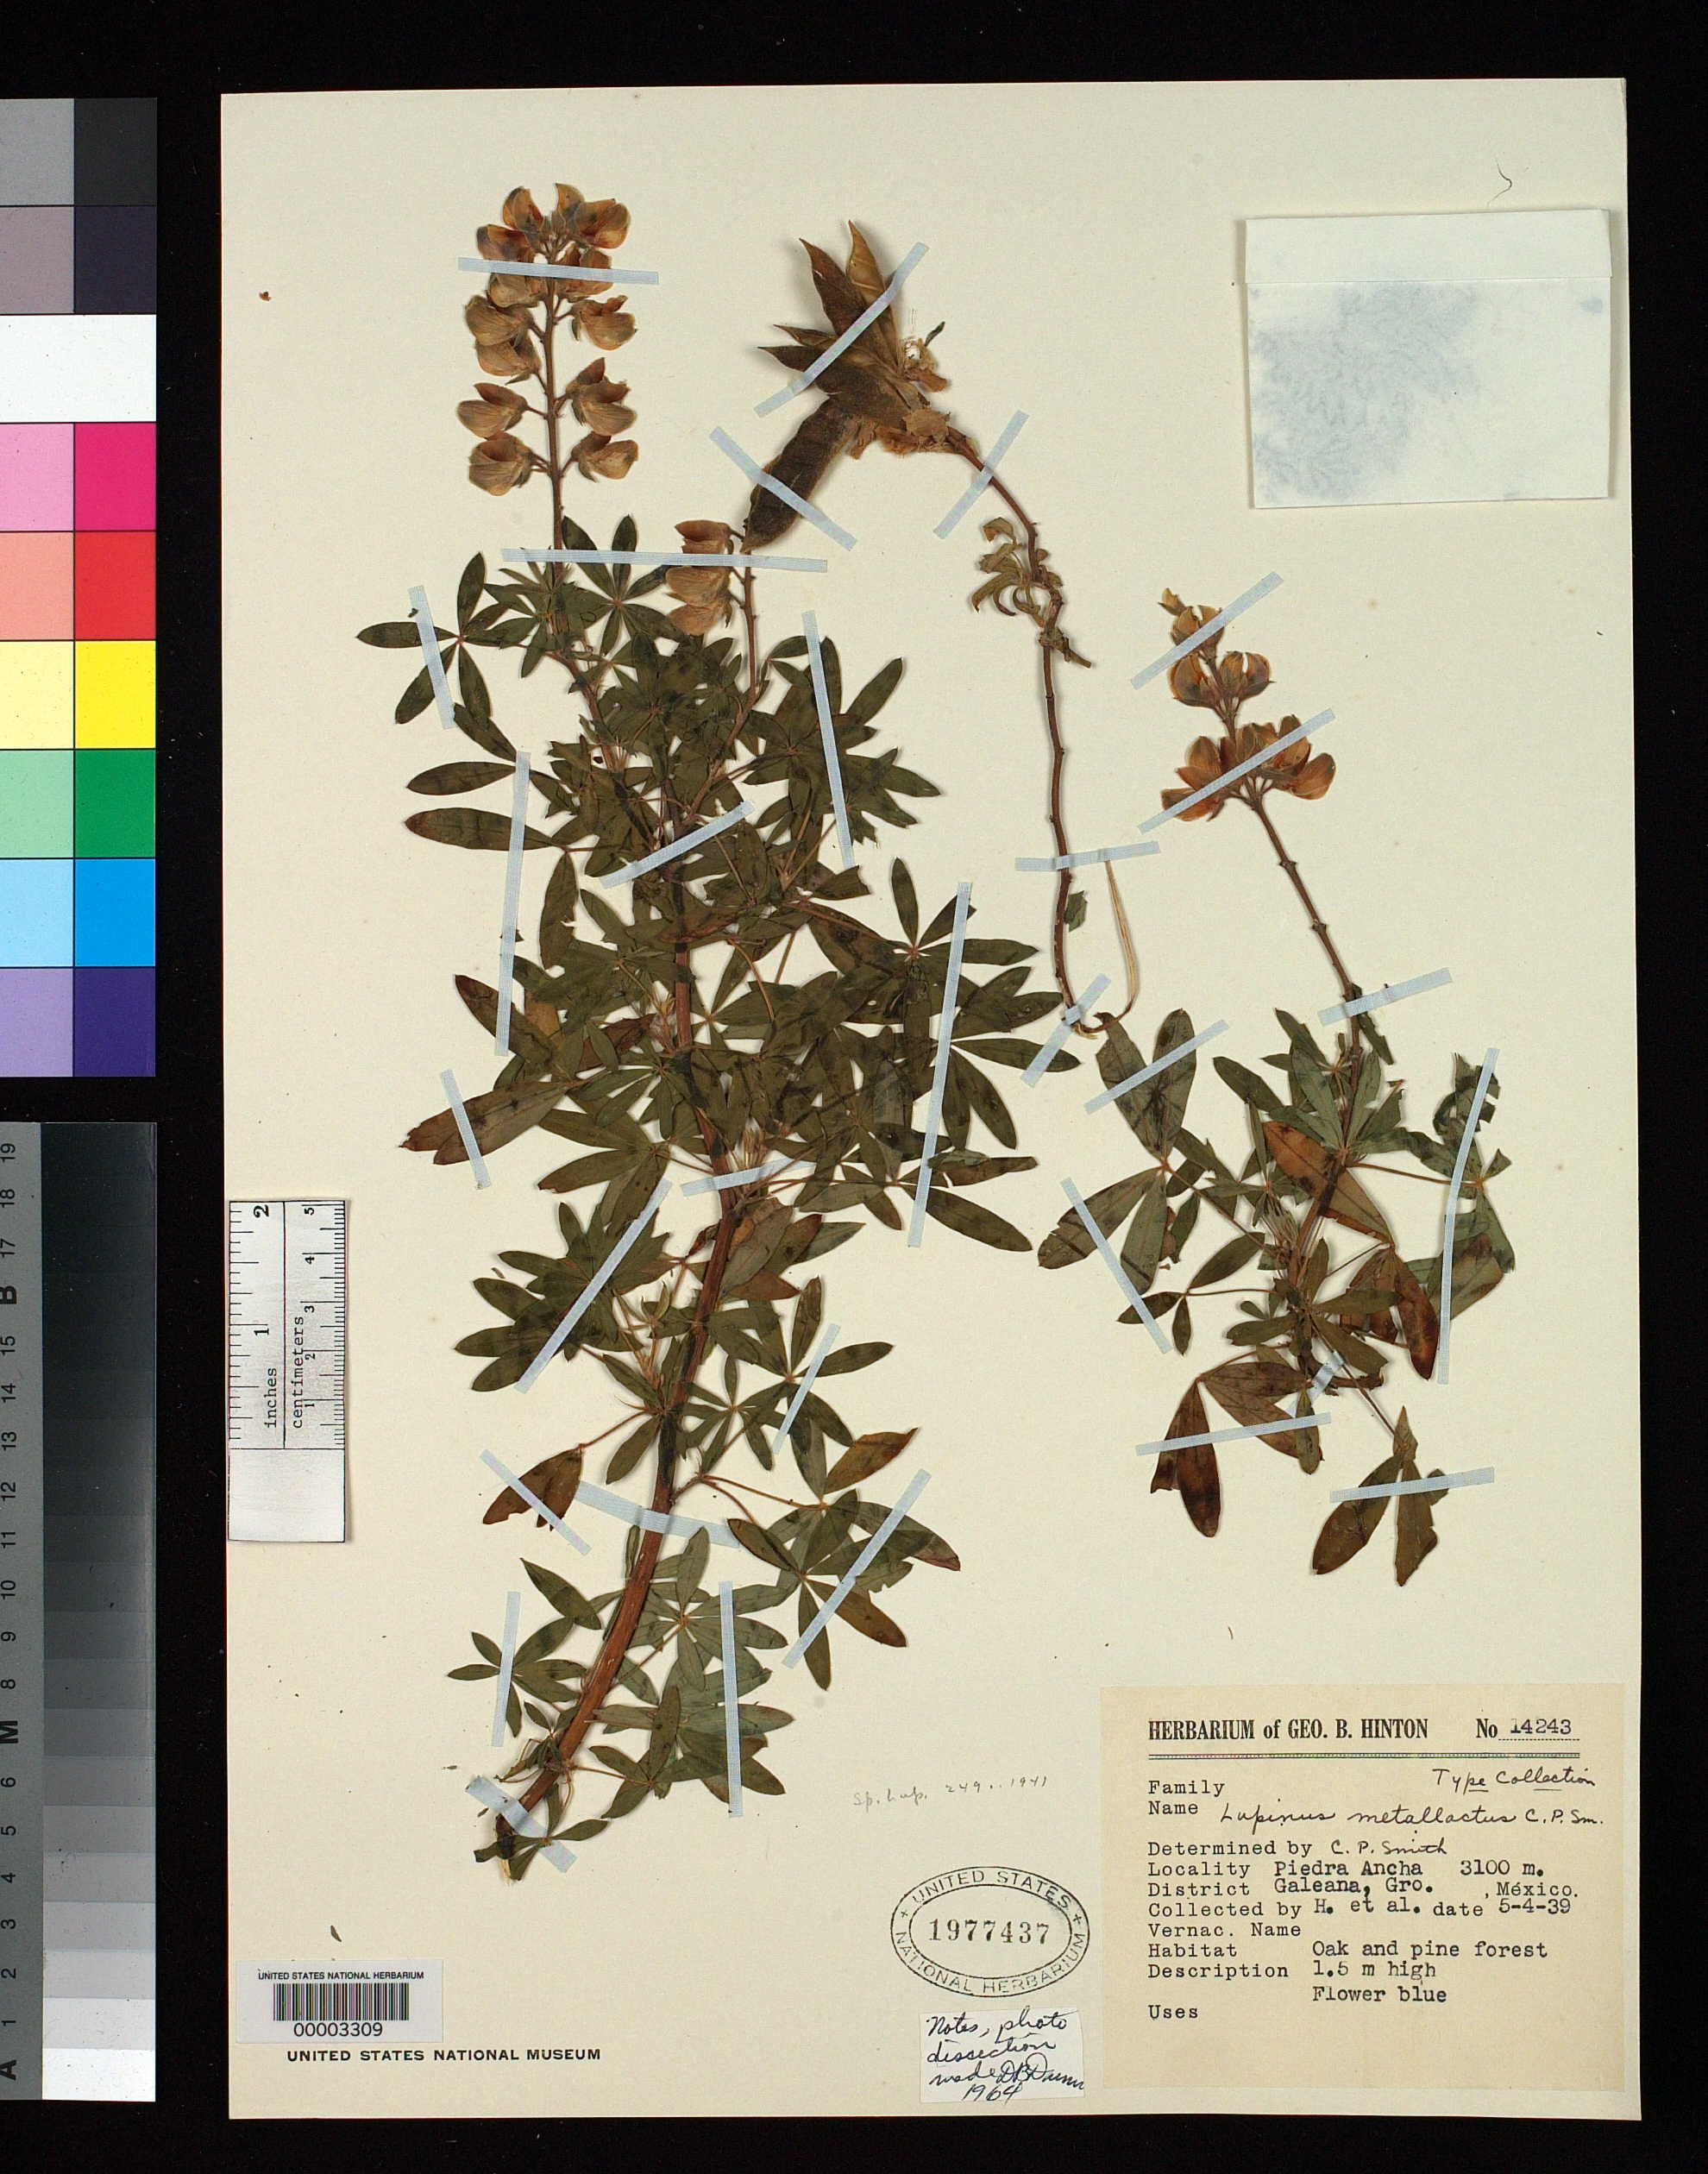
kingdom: Plantae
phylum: Tracheophyta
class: Magnoliopsida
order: Fabales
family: Fabaceae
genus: Lupinus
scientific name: Lupinus metallactus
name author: C.P. Sm.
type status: Isotype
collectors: G. B. Hinton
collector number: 14243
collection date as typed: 04 May 1939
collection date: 1939-05-04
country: Mexico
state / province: Guerrero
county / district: Galeana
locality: Piedra Ancha.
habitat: Oak and pine forest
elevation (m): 3100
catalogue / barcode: US 1977437